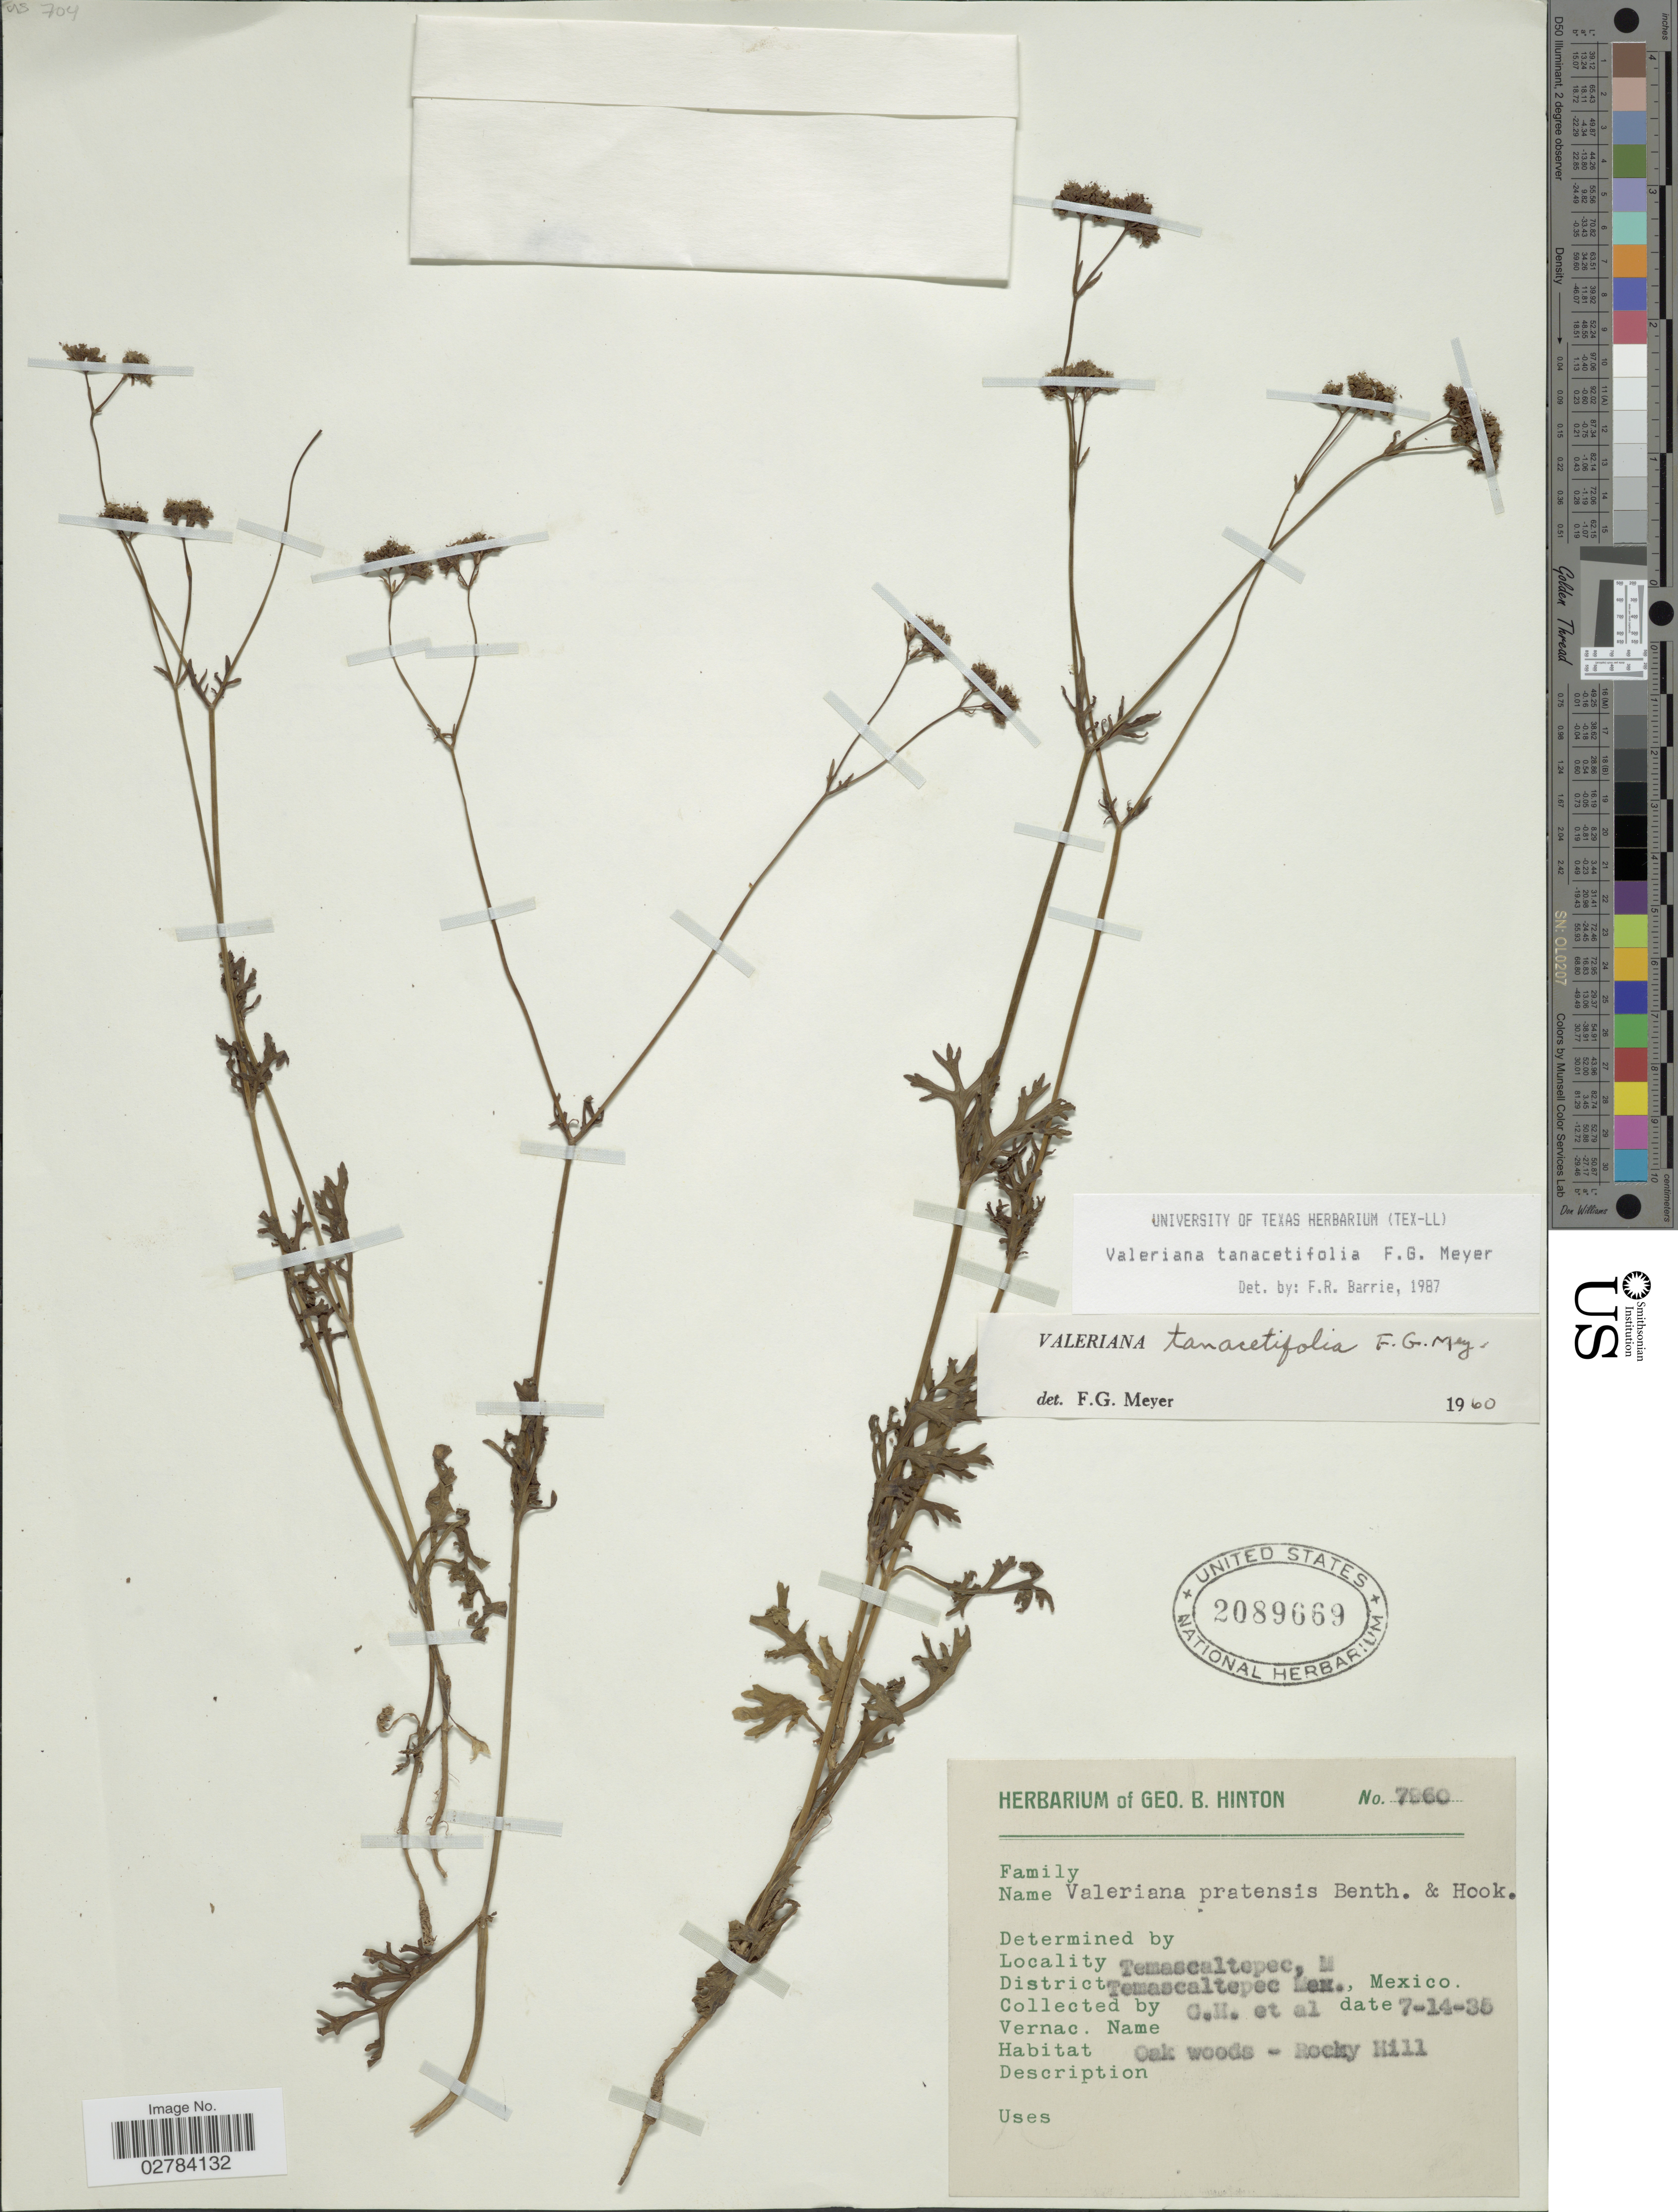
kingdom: Plantae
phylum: Tracheophyta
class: Magnoliopsida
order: Dipsacales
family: Caprifoliaceae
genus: Valeriana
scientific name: Valeriana tanacetifolia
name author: F.G. Mey.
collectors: G. B. Hinton & et al.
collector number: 7860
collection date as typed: Transcribed d/m/y: 14/7/35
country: Mexico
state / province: México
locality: Temascaltepec, District Temascaltepec.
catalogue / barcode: US 2089669